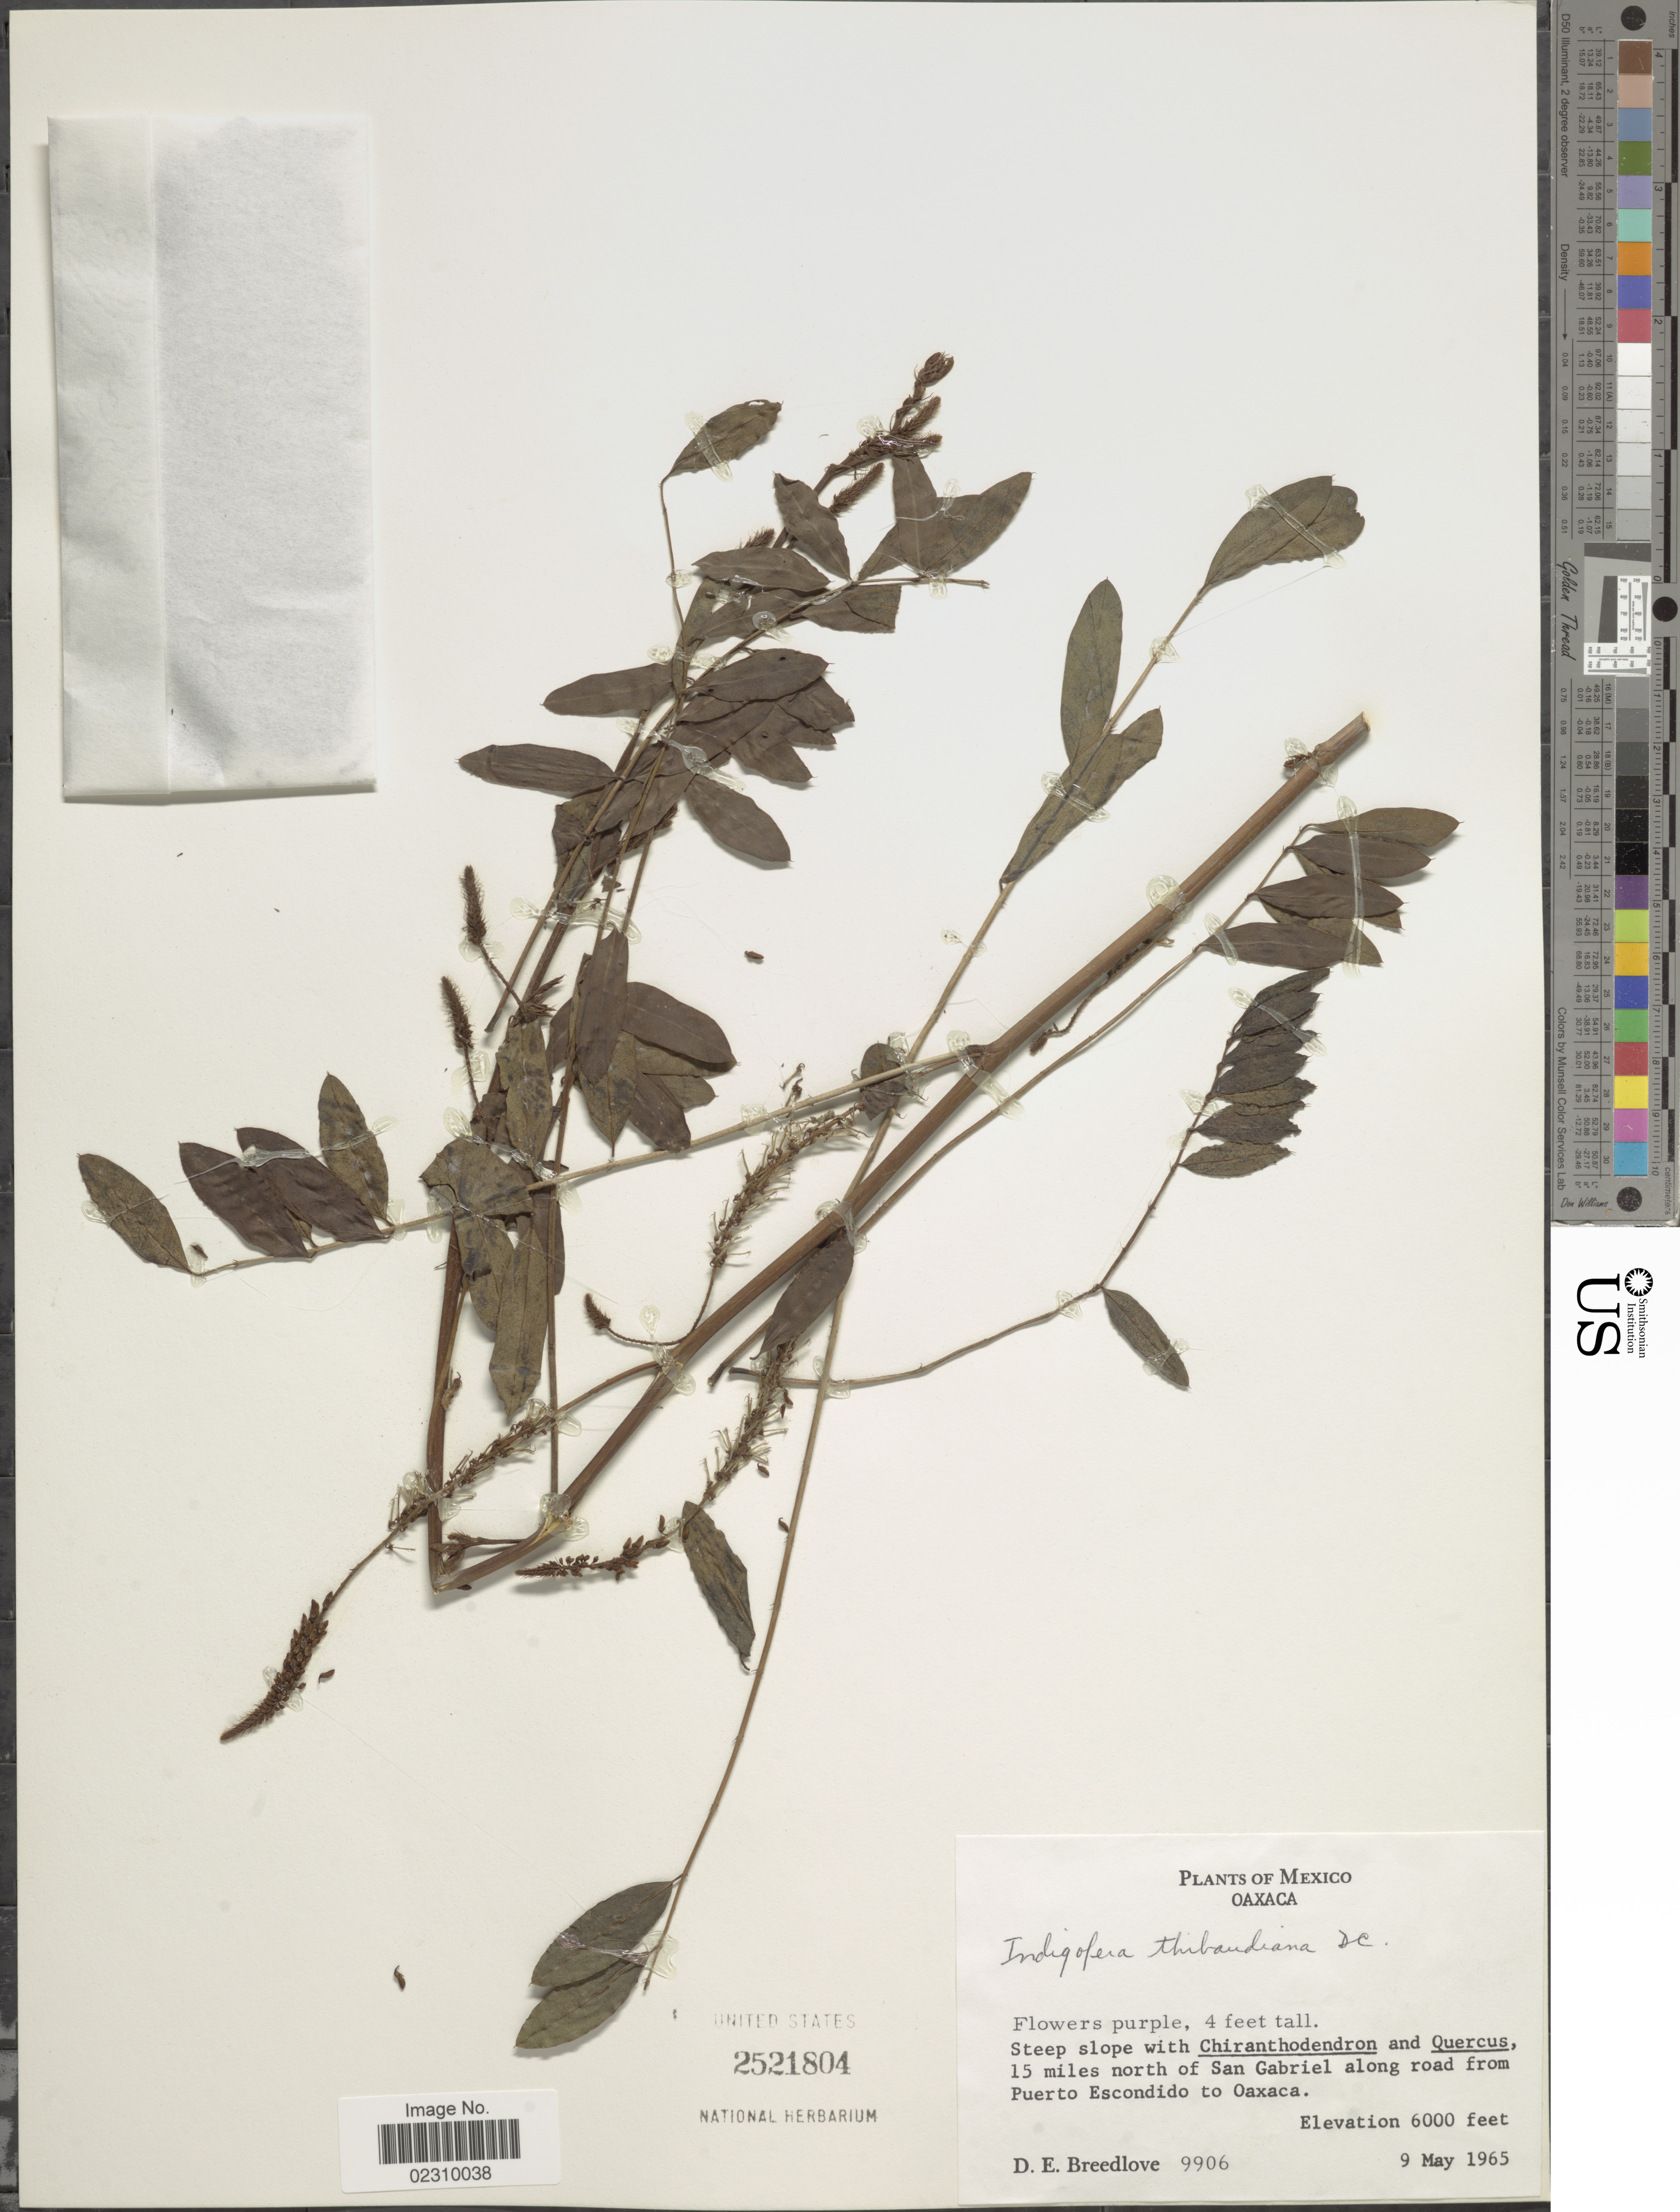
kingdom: Plantae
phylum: Tracheophyta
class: Magnoliopsida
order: Fabales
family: Fabaceae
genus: Indigofera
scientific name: Indigofera thibaudiana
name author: DC.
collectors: D. E. Breedlove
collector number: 9906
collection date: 1965-05-09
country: Mexico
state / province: Oaxaca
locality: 15 miles north of San Gabriel along road from PuertoEscondido to Oaxaca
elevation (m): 1829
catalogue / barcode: US 2521804